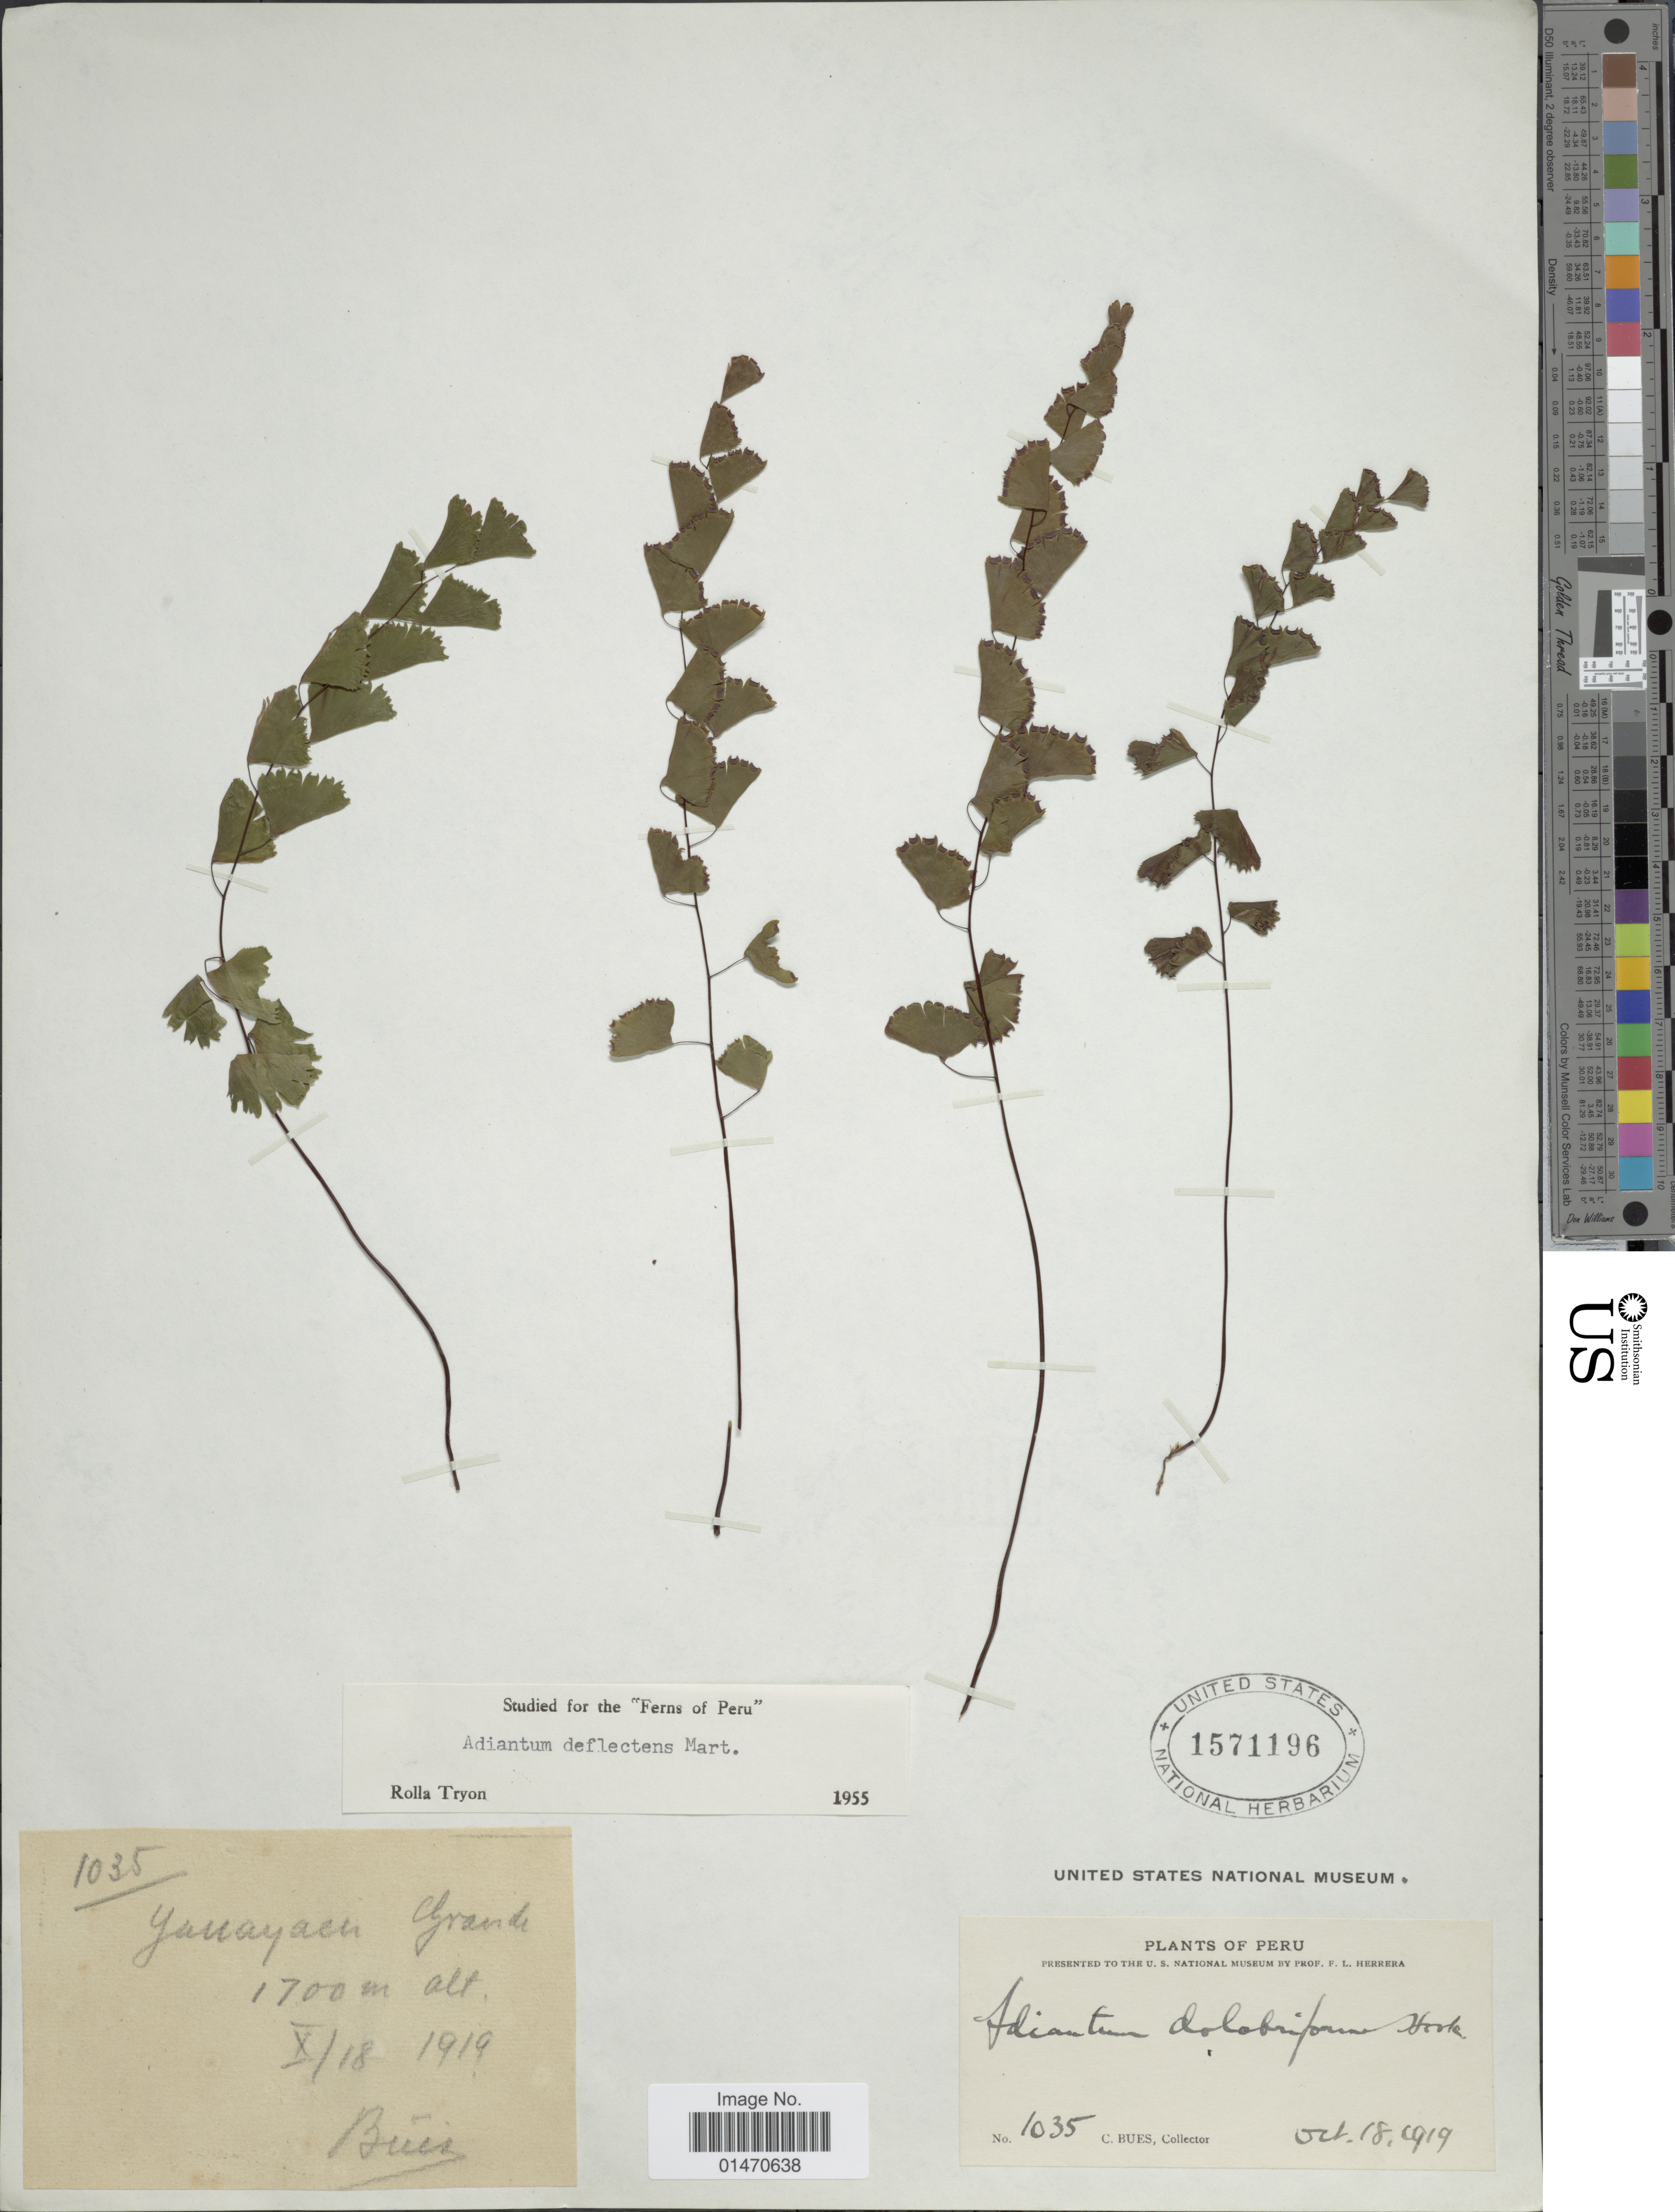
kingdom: Plantae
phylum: Tracheophyta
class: Polypodiopsida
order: Polypodiales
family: Pteridaceae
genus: Adiantum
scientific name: Adiantum lunulatum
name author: Burm. f.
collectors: C. Bues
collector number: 1035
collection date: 1919-10-18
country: Peru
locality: Yanayacu Grande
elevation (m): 1700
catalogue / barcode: US 1571196